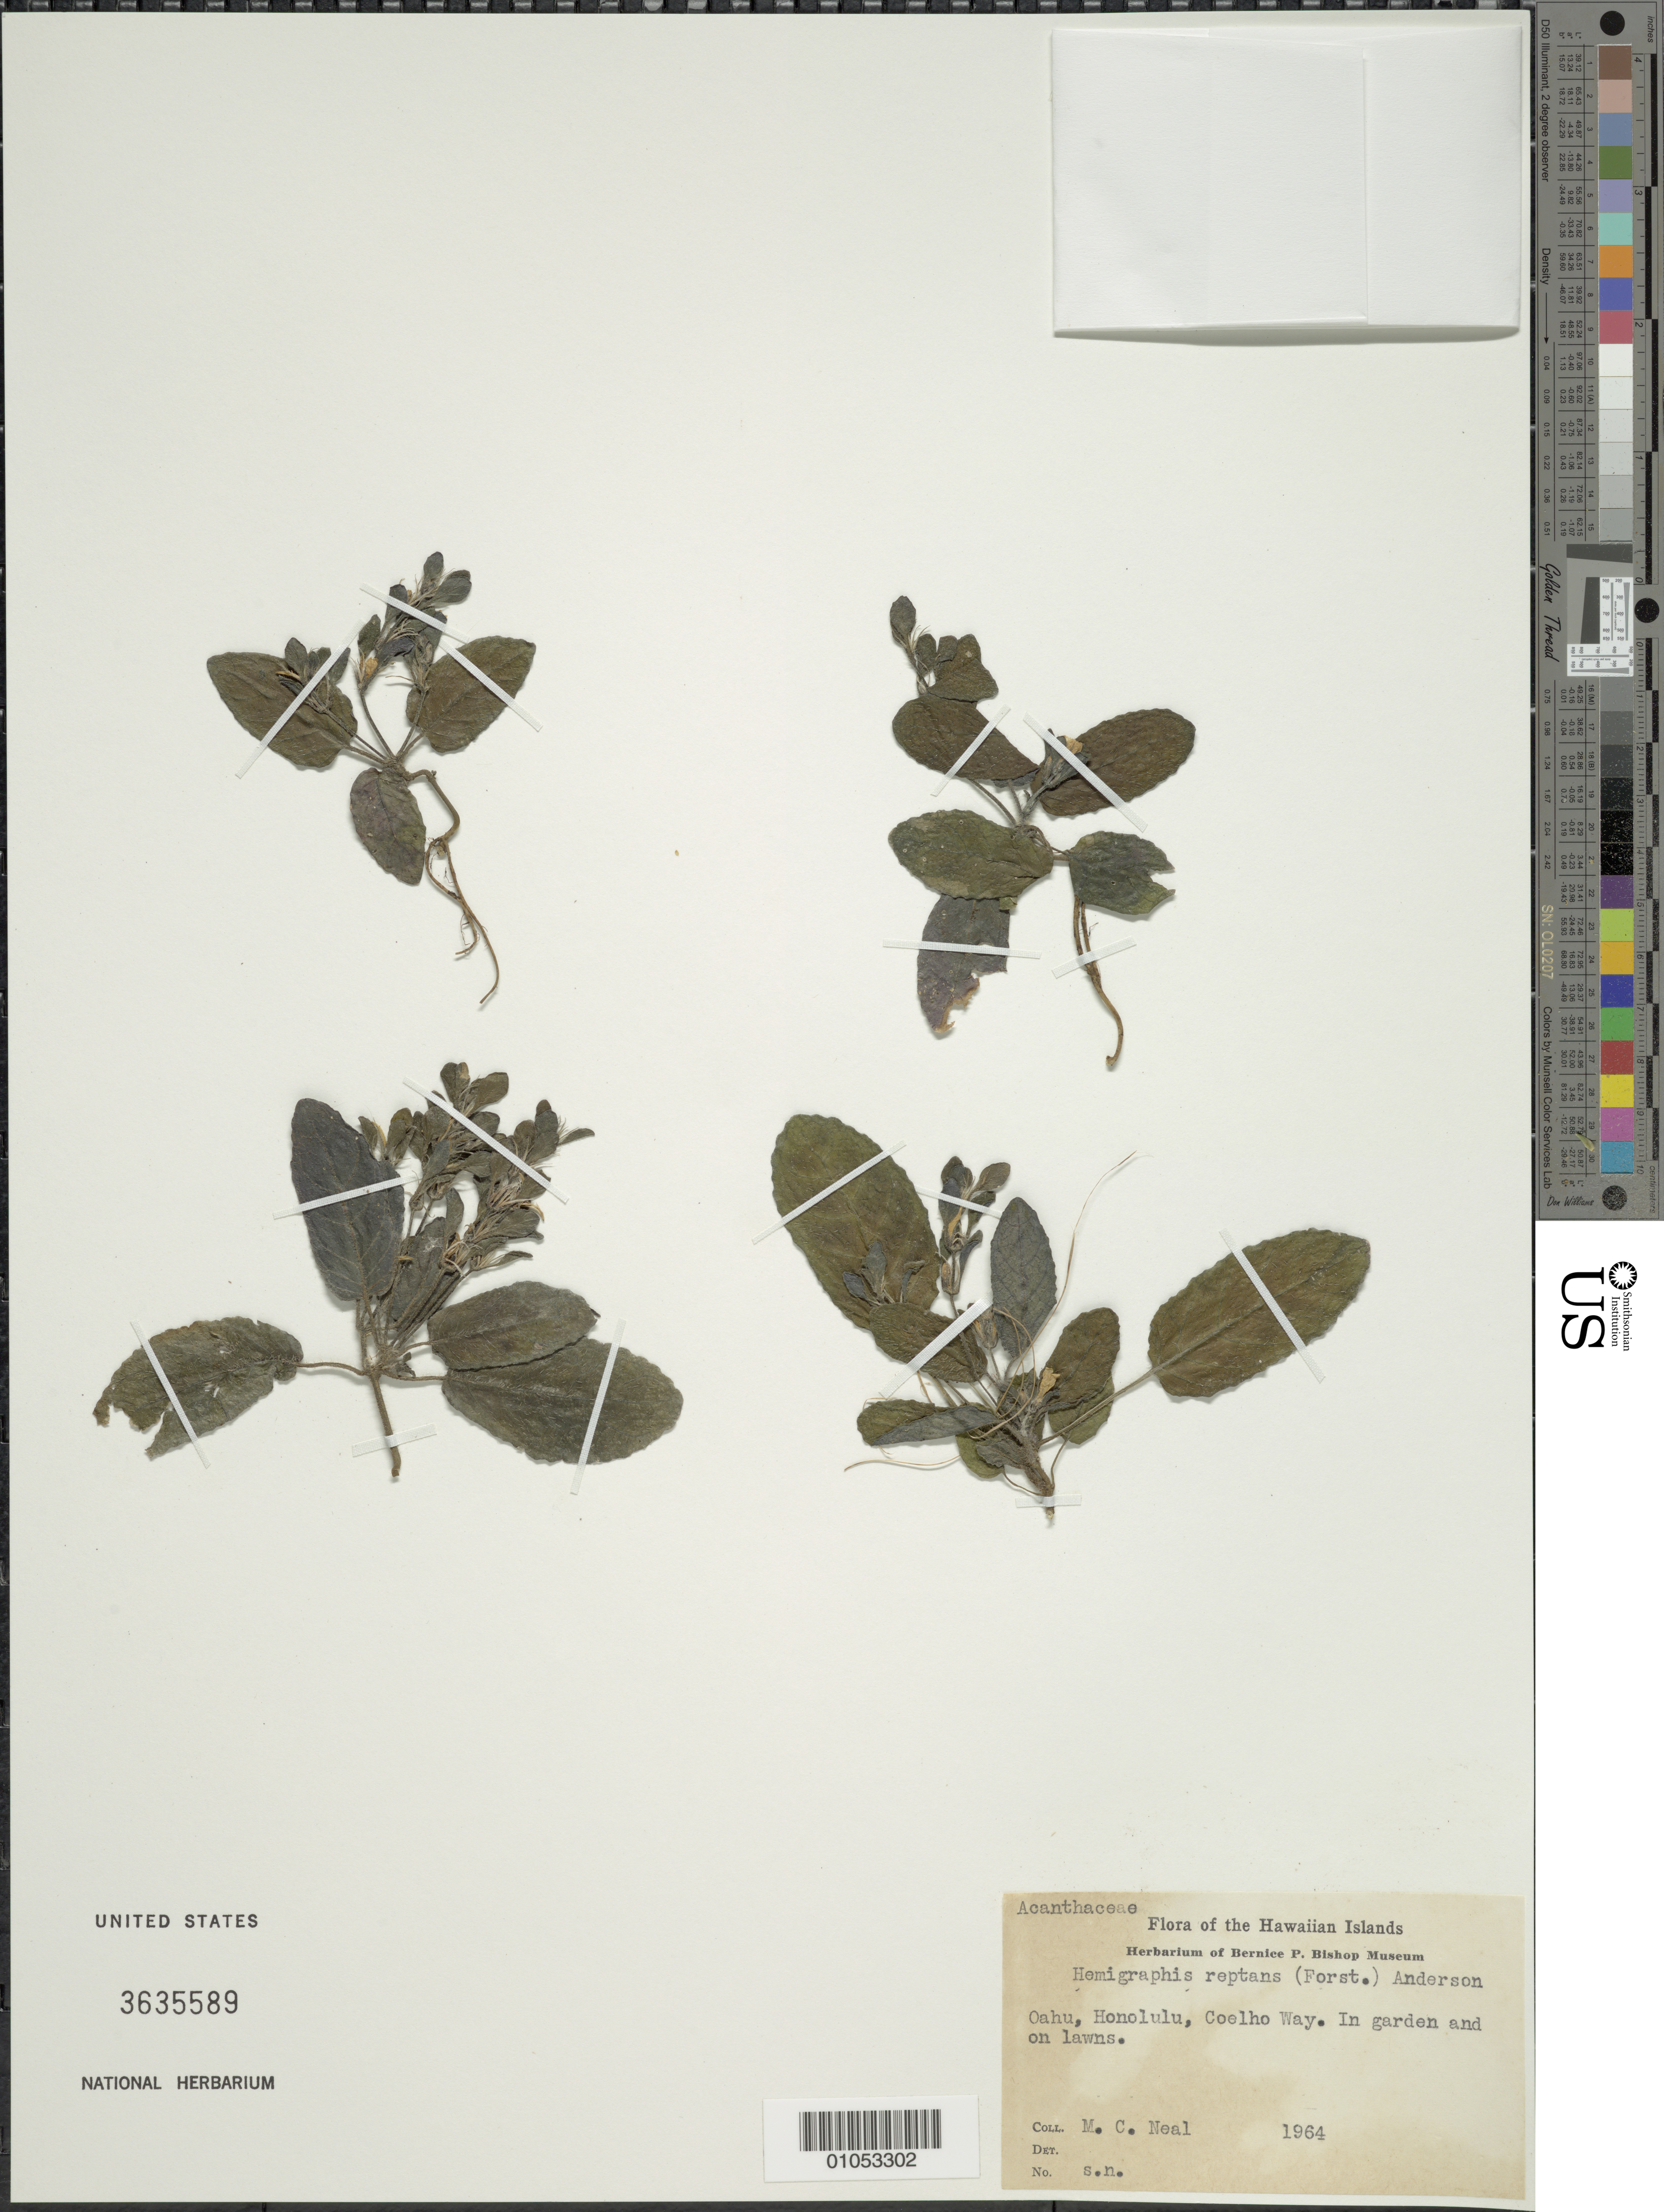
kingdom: Plantae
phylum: Tracheophyta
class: Magnoliopsida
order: Lamiales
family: Acanthaceae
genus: Strobilanthes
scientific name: Strobilanthes reptans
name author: (G. Forst.) Moylan ex Y.F. Deng & J.R.I. Wood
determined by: Wagner, W. L., (BOT), Smithsonian Institution - National Museum of Natural History (UNITED STATES)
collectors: W. Ning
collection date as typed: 1964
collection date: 1964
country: United States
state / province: Hawaii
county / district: Honolulu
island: Oahu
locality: Honolulu, Coelho Way.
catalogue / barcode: US 3635589